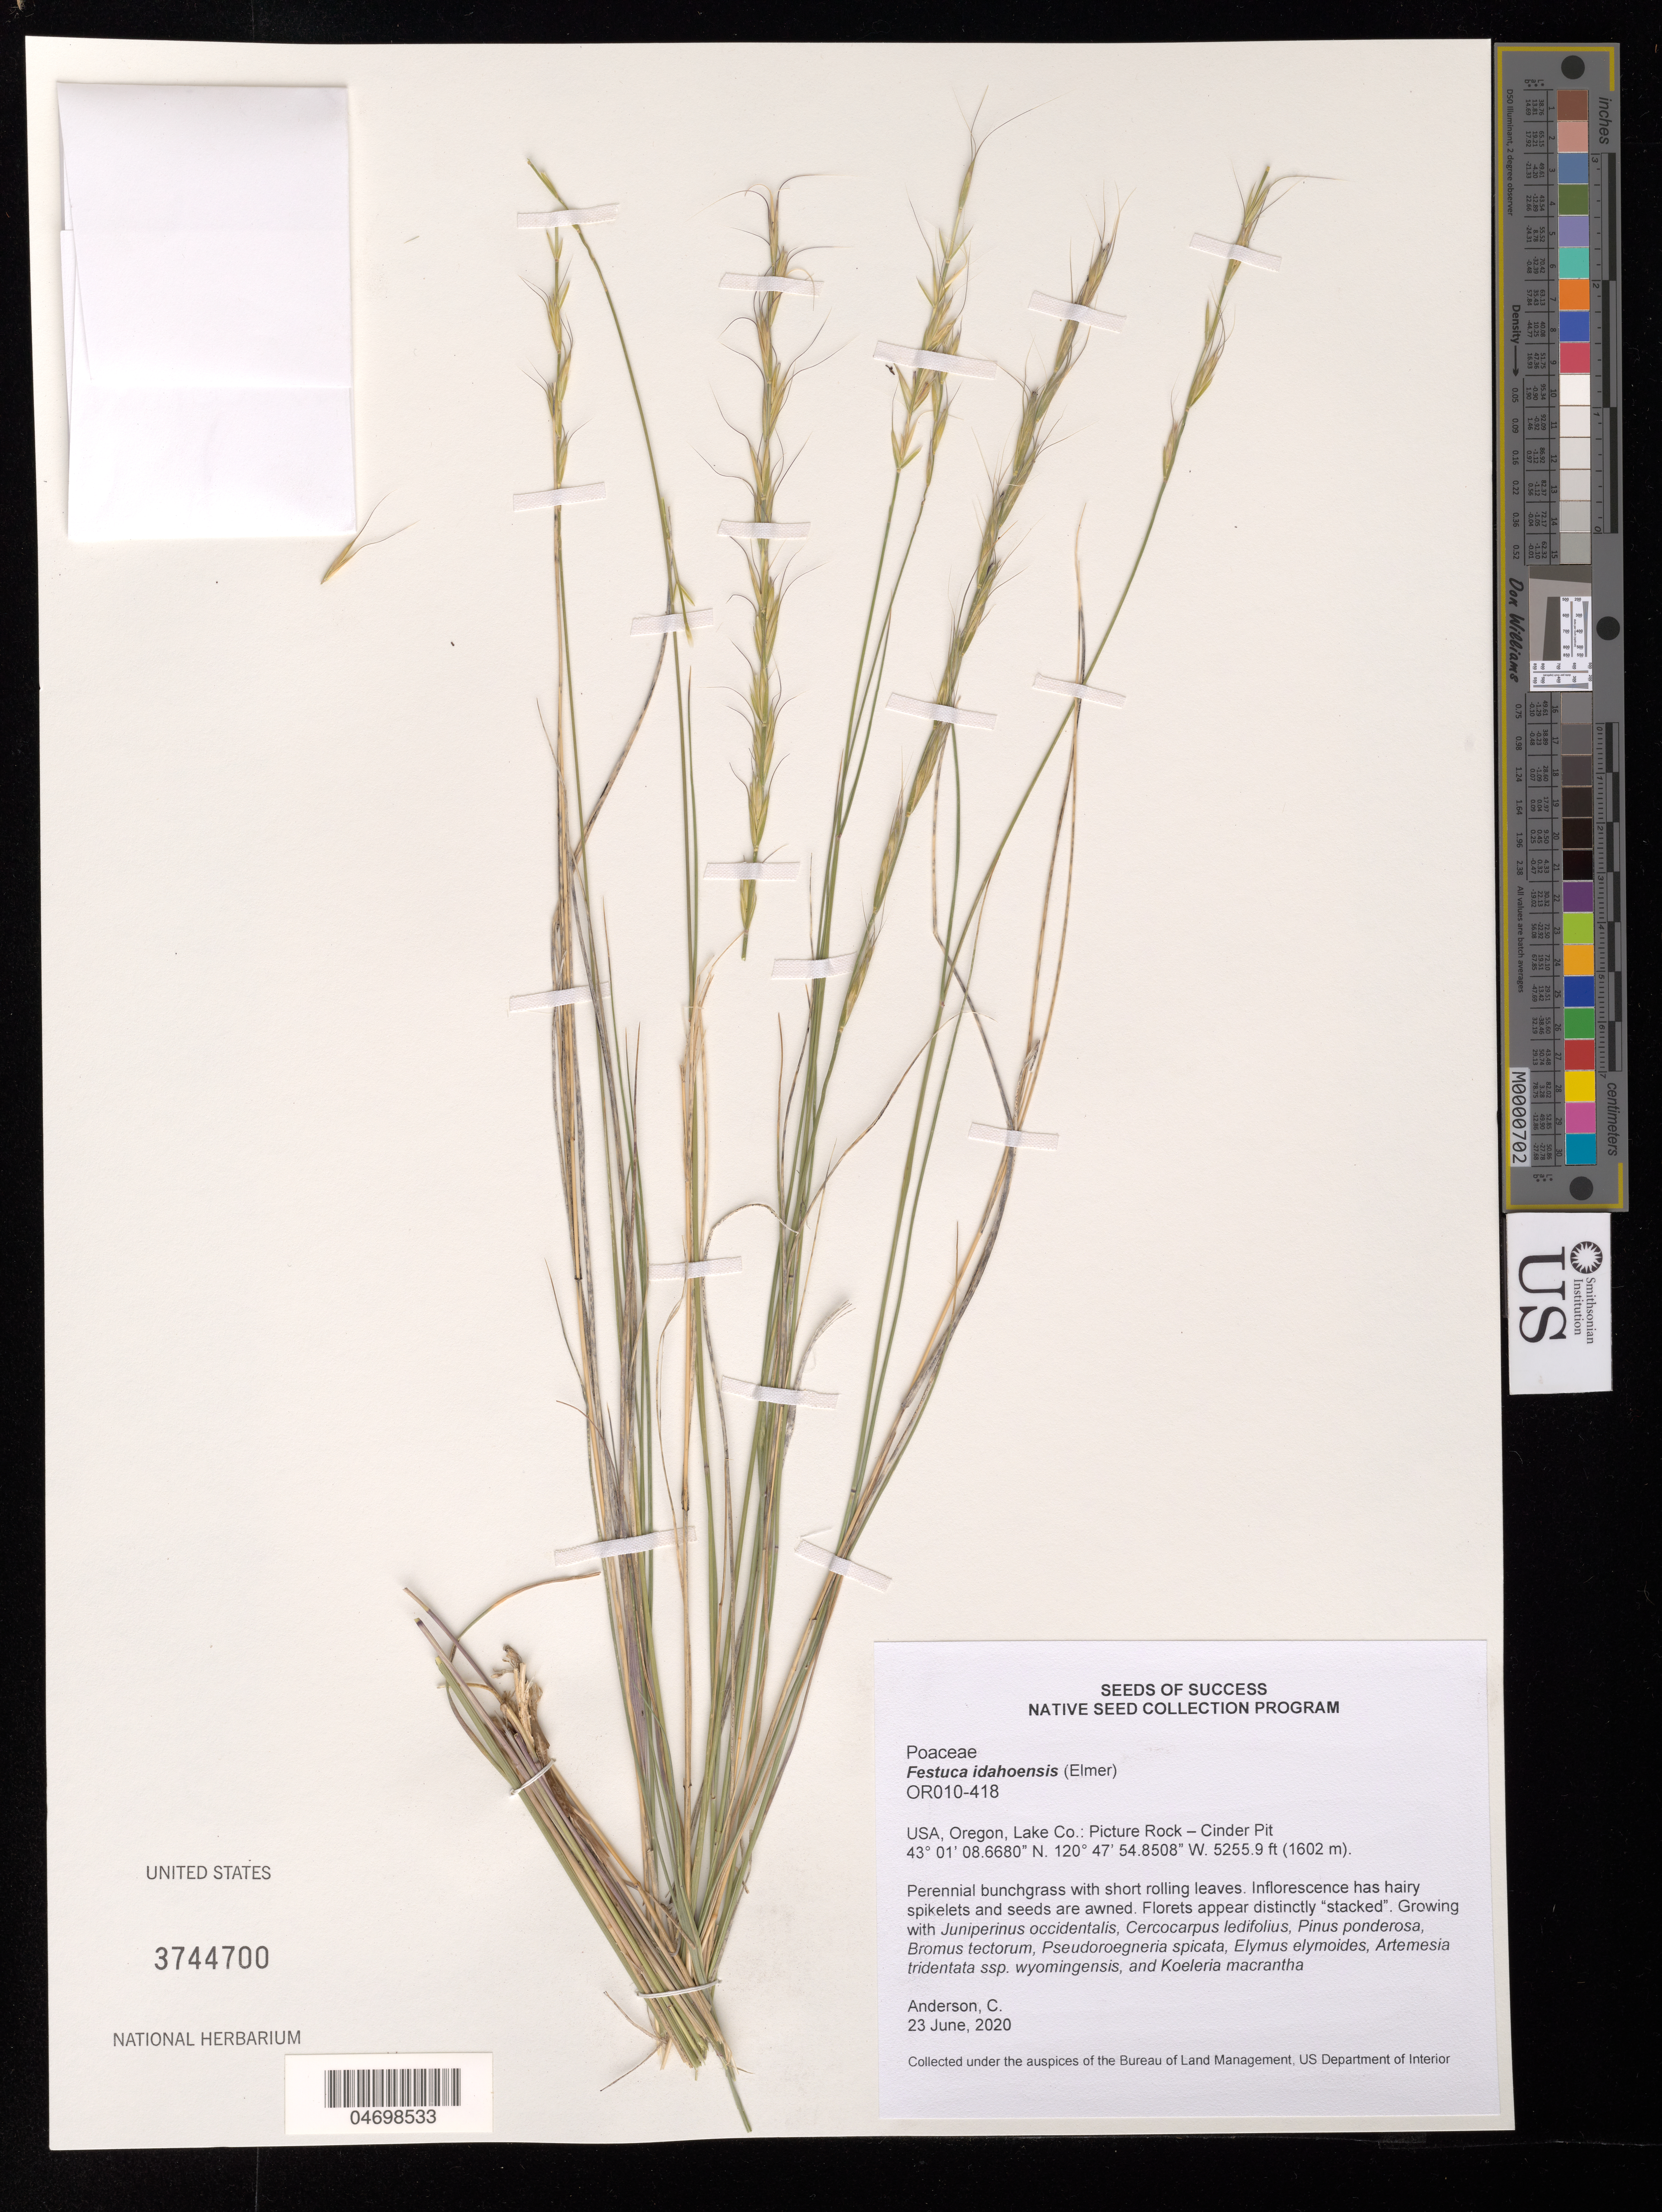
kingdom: Plantae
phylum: Tracheophyta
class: Liliopsida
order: Poales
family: Poaceae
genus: Festuca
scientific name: Festuca idahoensis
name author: Elmer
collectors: C. Anderson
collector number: OR010-418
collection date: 2020-06-23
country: United States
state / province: Oregon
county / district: Lake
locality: Picture Rock- Cinder Pit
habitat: With Pinus ponderosa, Elymus elymoides, Koeleria macrantha, etc.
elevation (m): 1602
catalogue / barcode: US 3744700